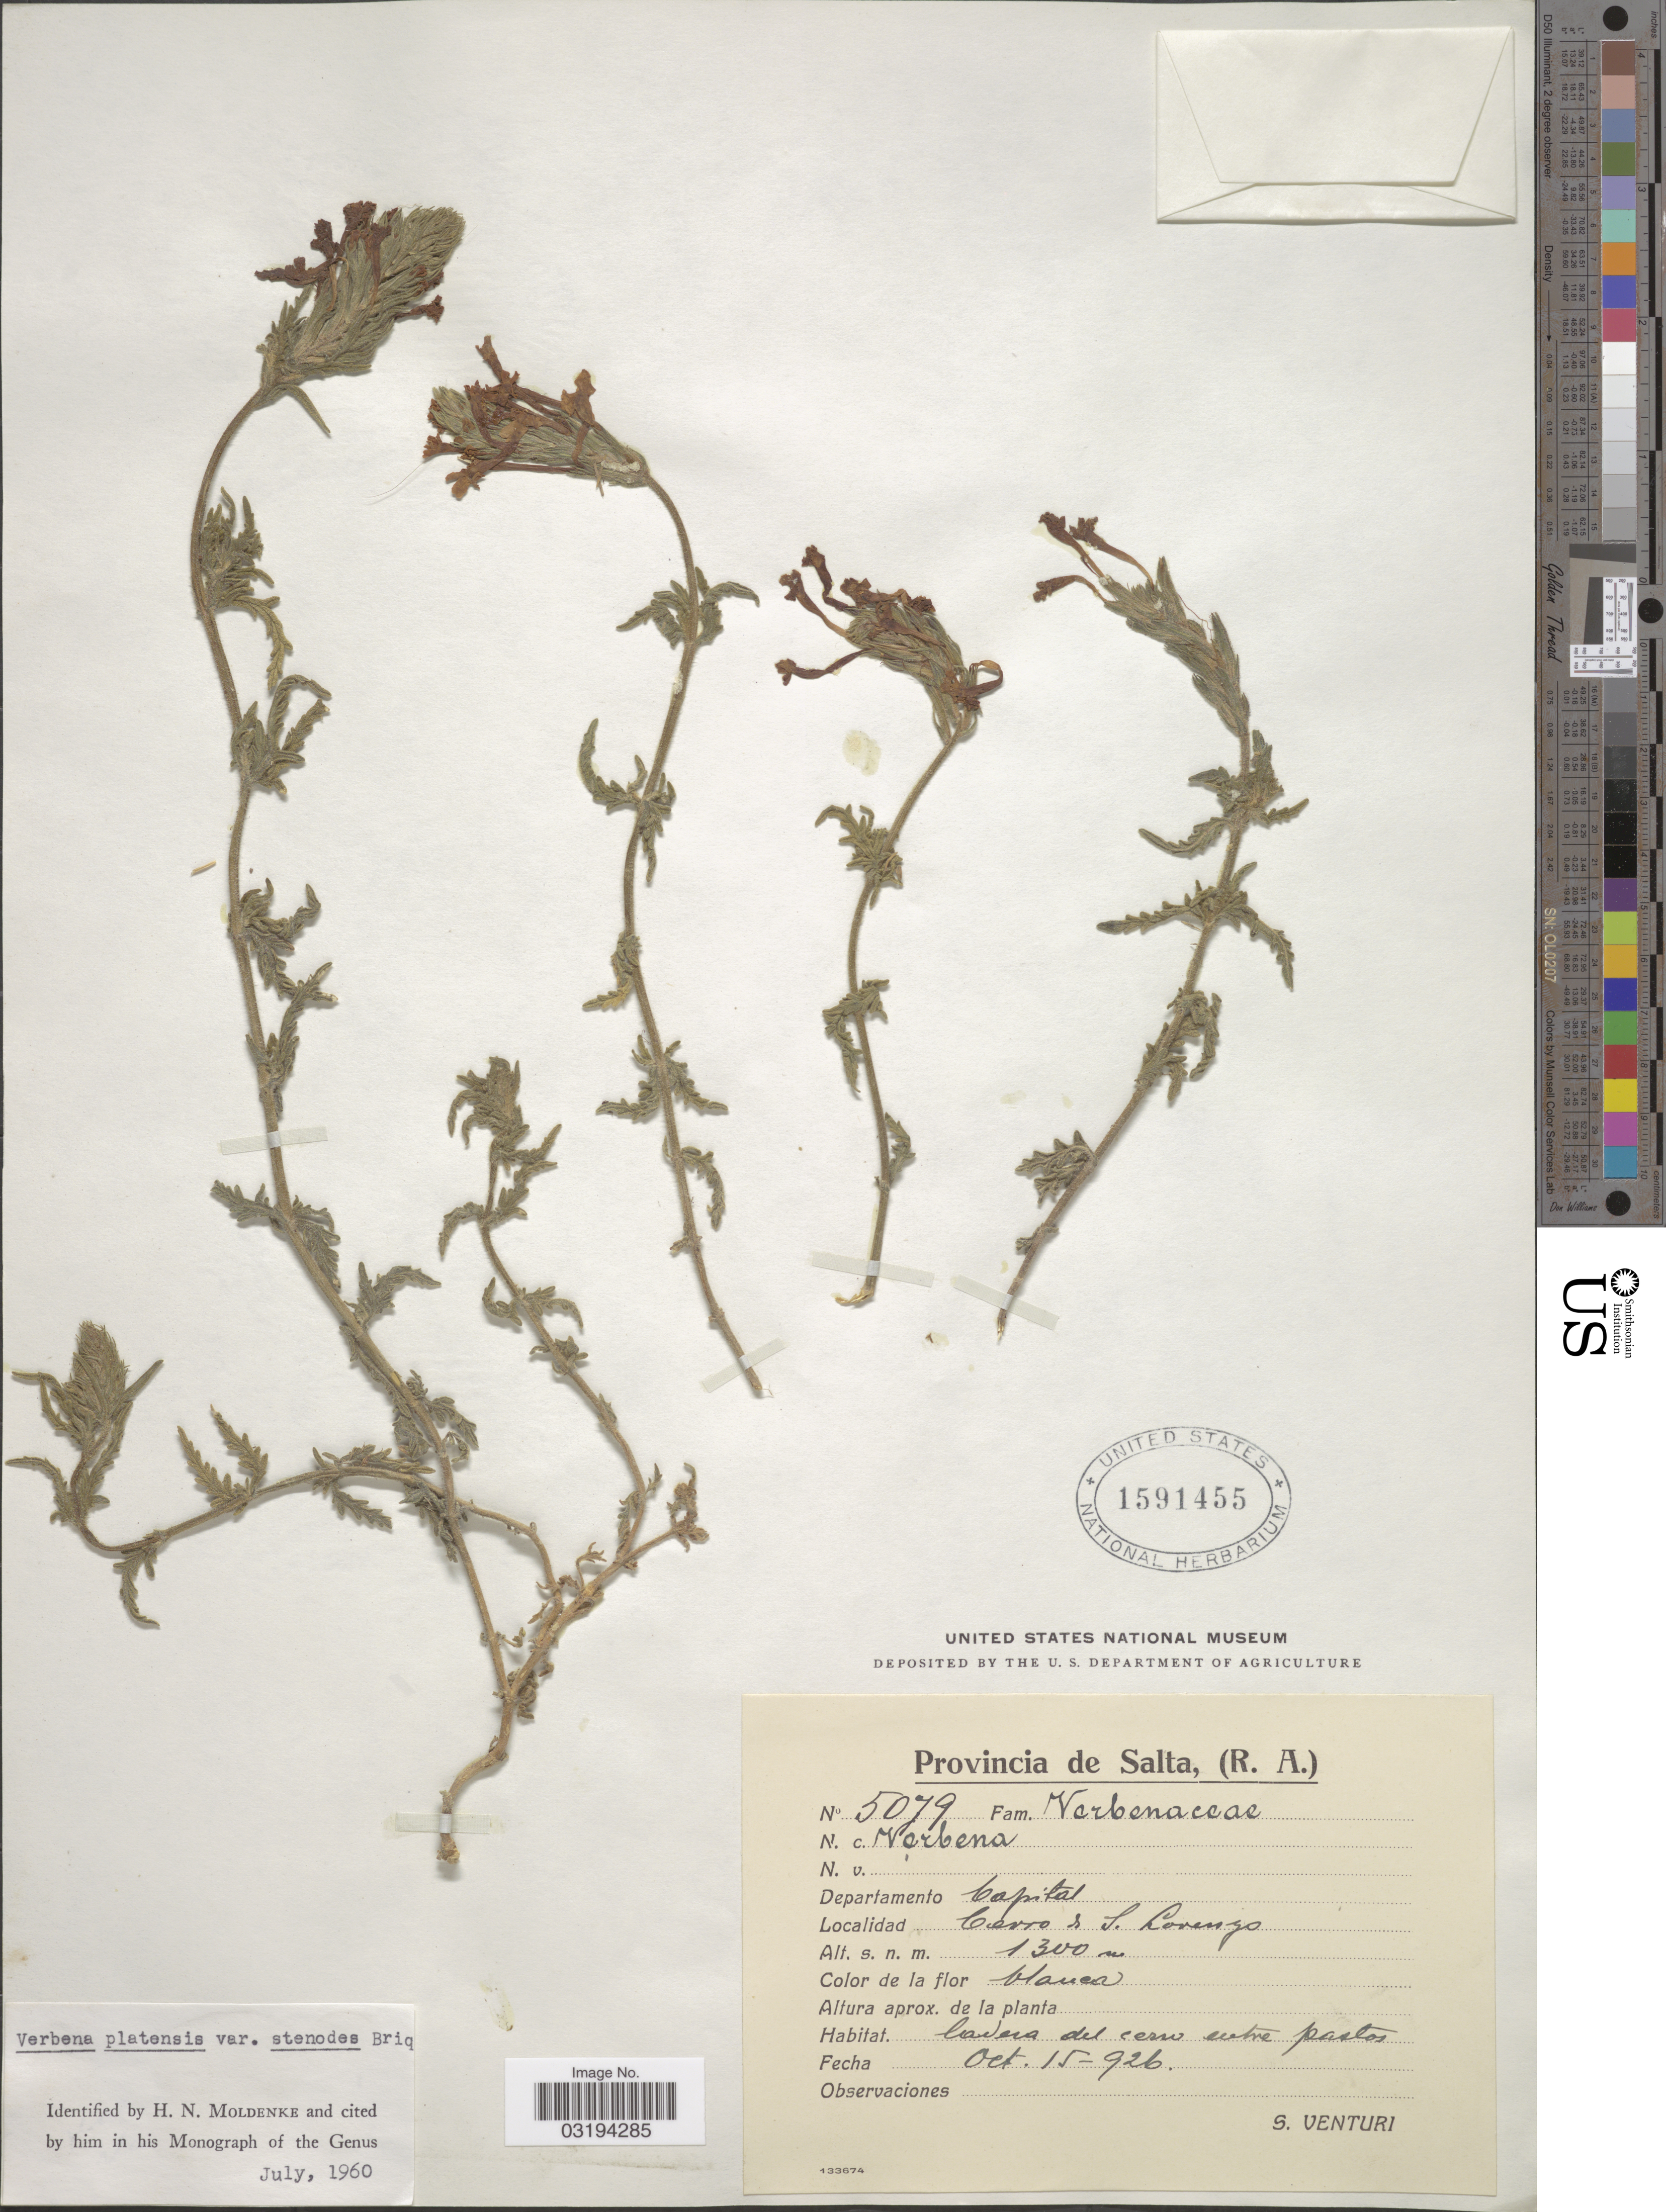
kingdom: Plantae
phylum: Tracheophyta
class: Magnoliopsida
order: Lamiales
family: Verbenaceae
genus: Verbena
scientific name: Verbena platensis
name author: Spreng.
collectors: S. Venturi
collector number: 5079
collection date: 1926-10-15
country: Argentina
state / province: Salta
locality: Departamento Capital, Cerro de S. Lorenzo.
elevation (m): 1300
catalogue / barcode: US 1591455